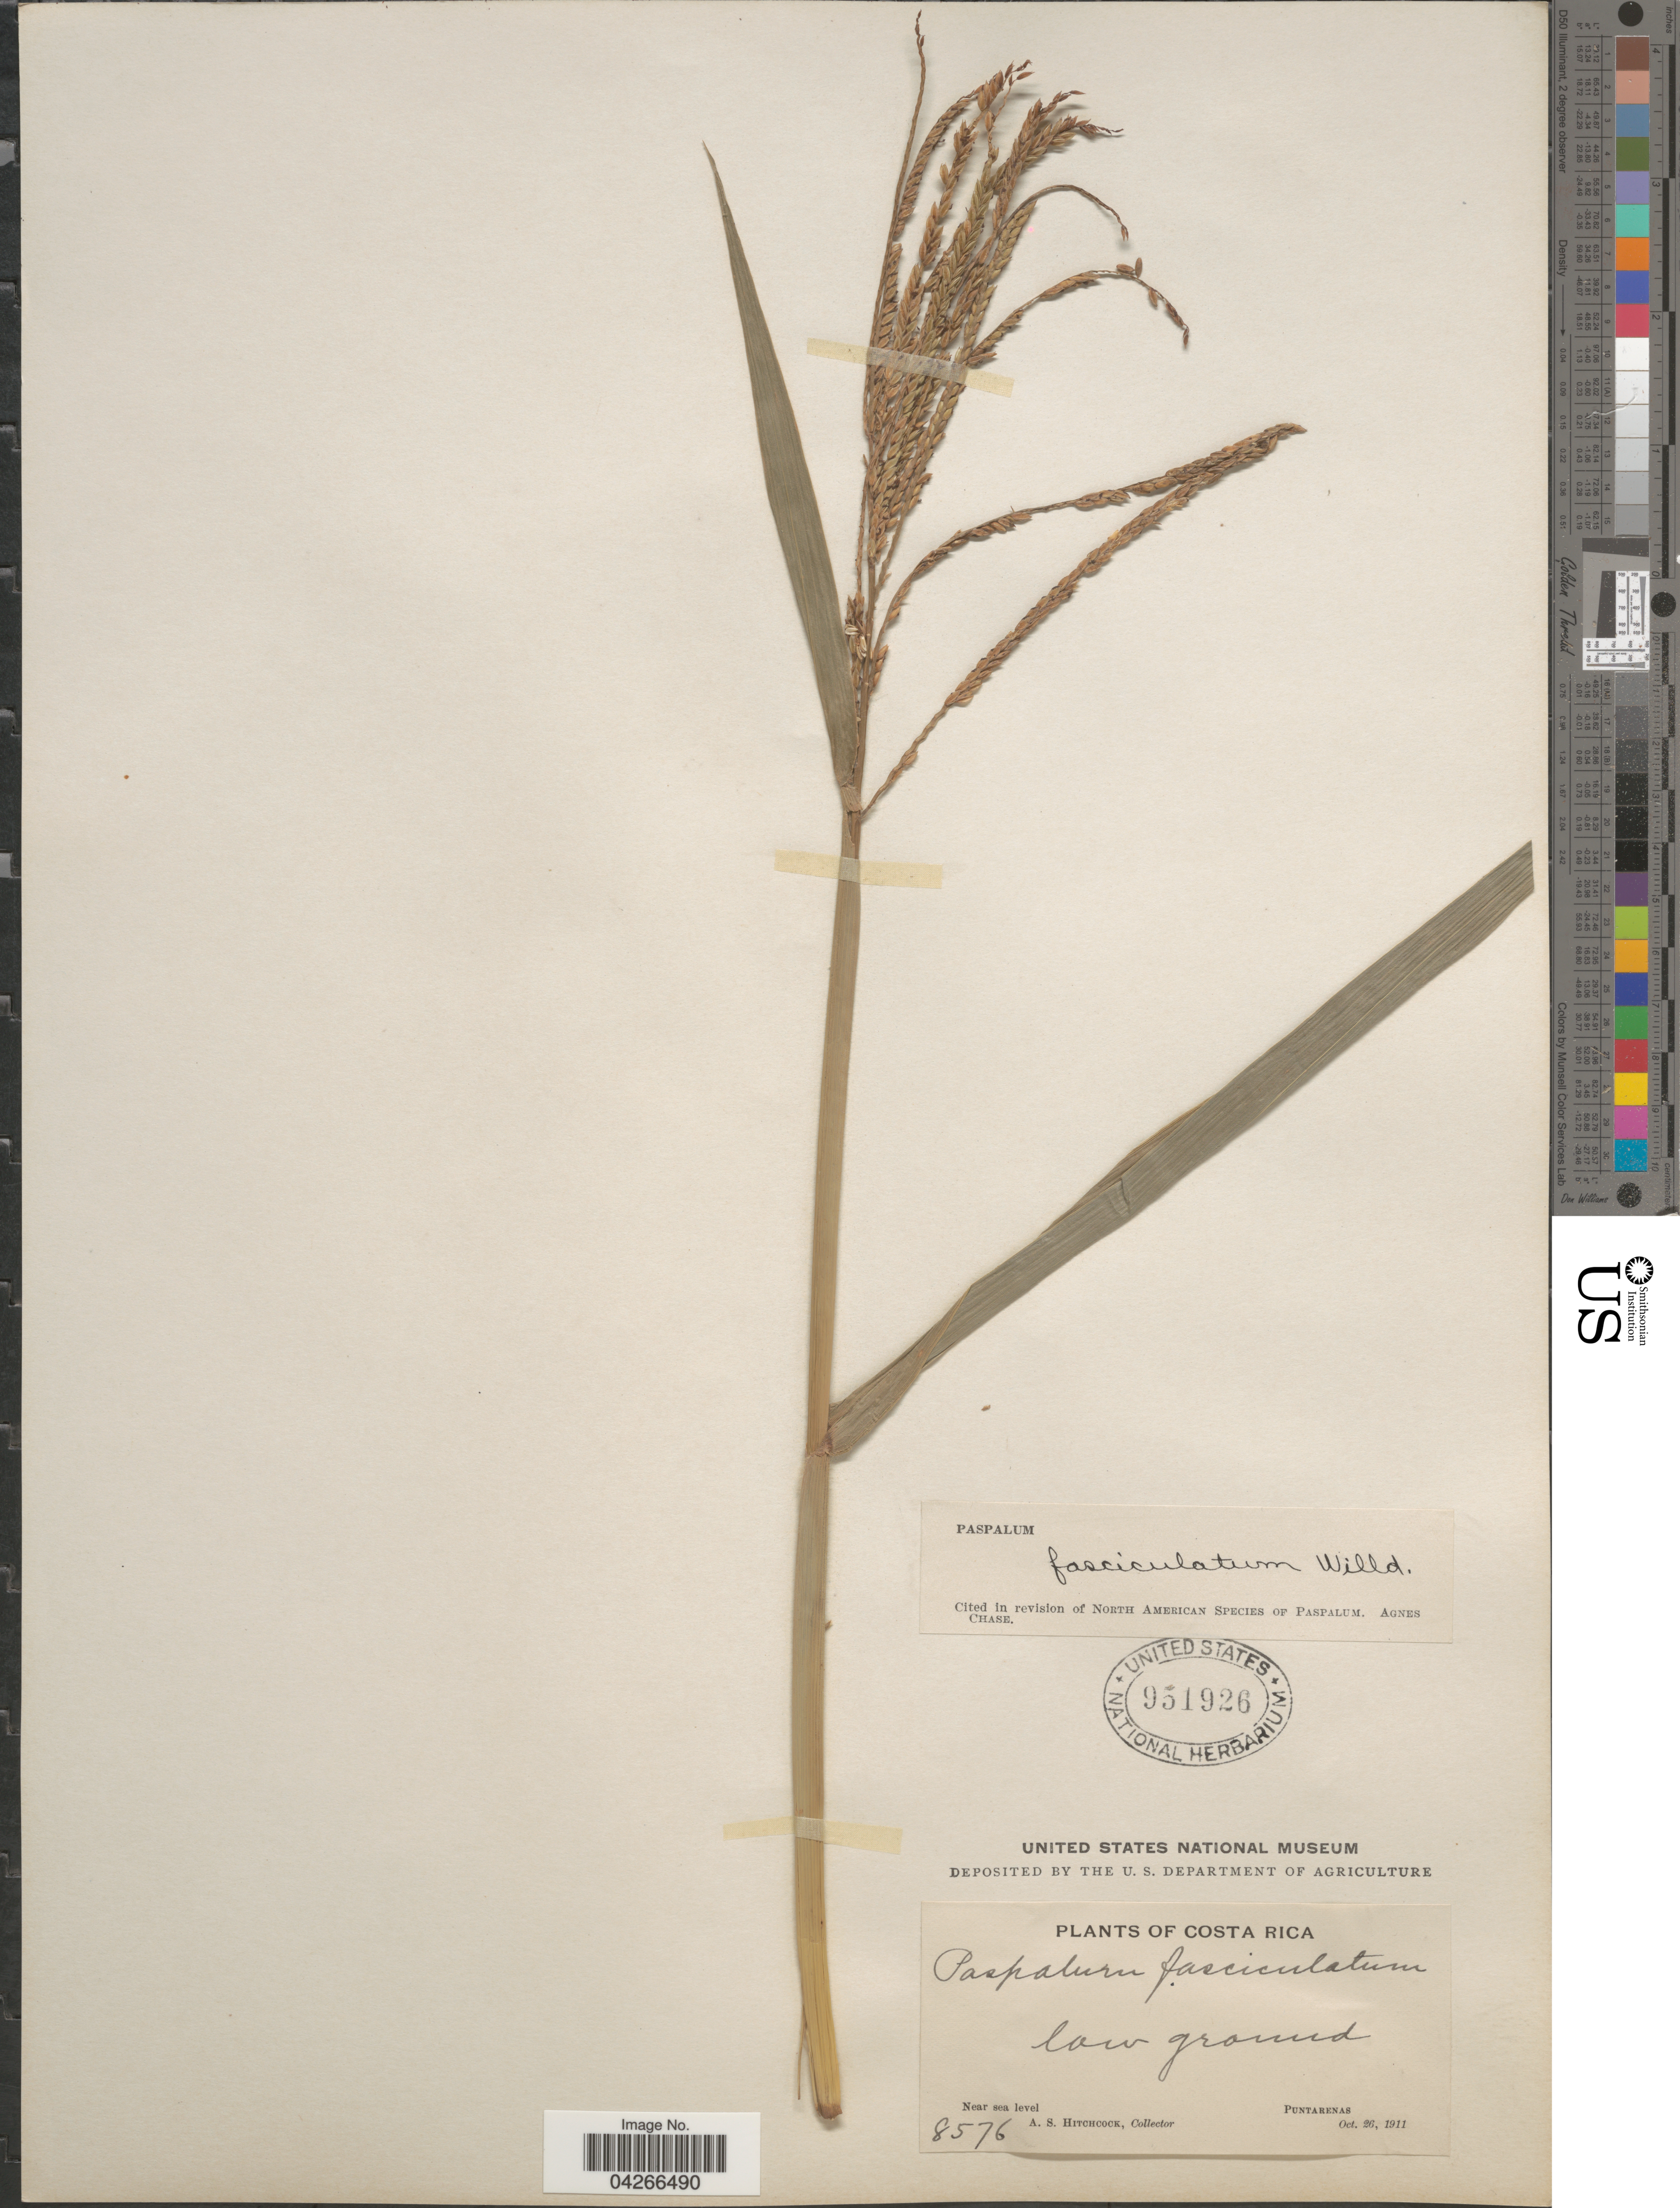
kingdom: Plantae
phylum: Tracheophyta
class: Liliopsida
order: Poales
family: Poaceae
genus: Paspalum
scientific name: Paspalum fasciculatum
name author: Willd. ex Flüggé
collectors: A. S. Hitchcock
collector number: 8576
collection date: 1911-10-26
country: Costa Rica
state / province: Puntarenas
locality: Low ground.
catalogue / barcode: US 951926